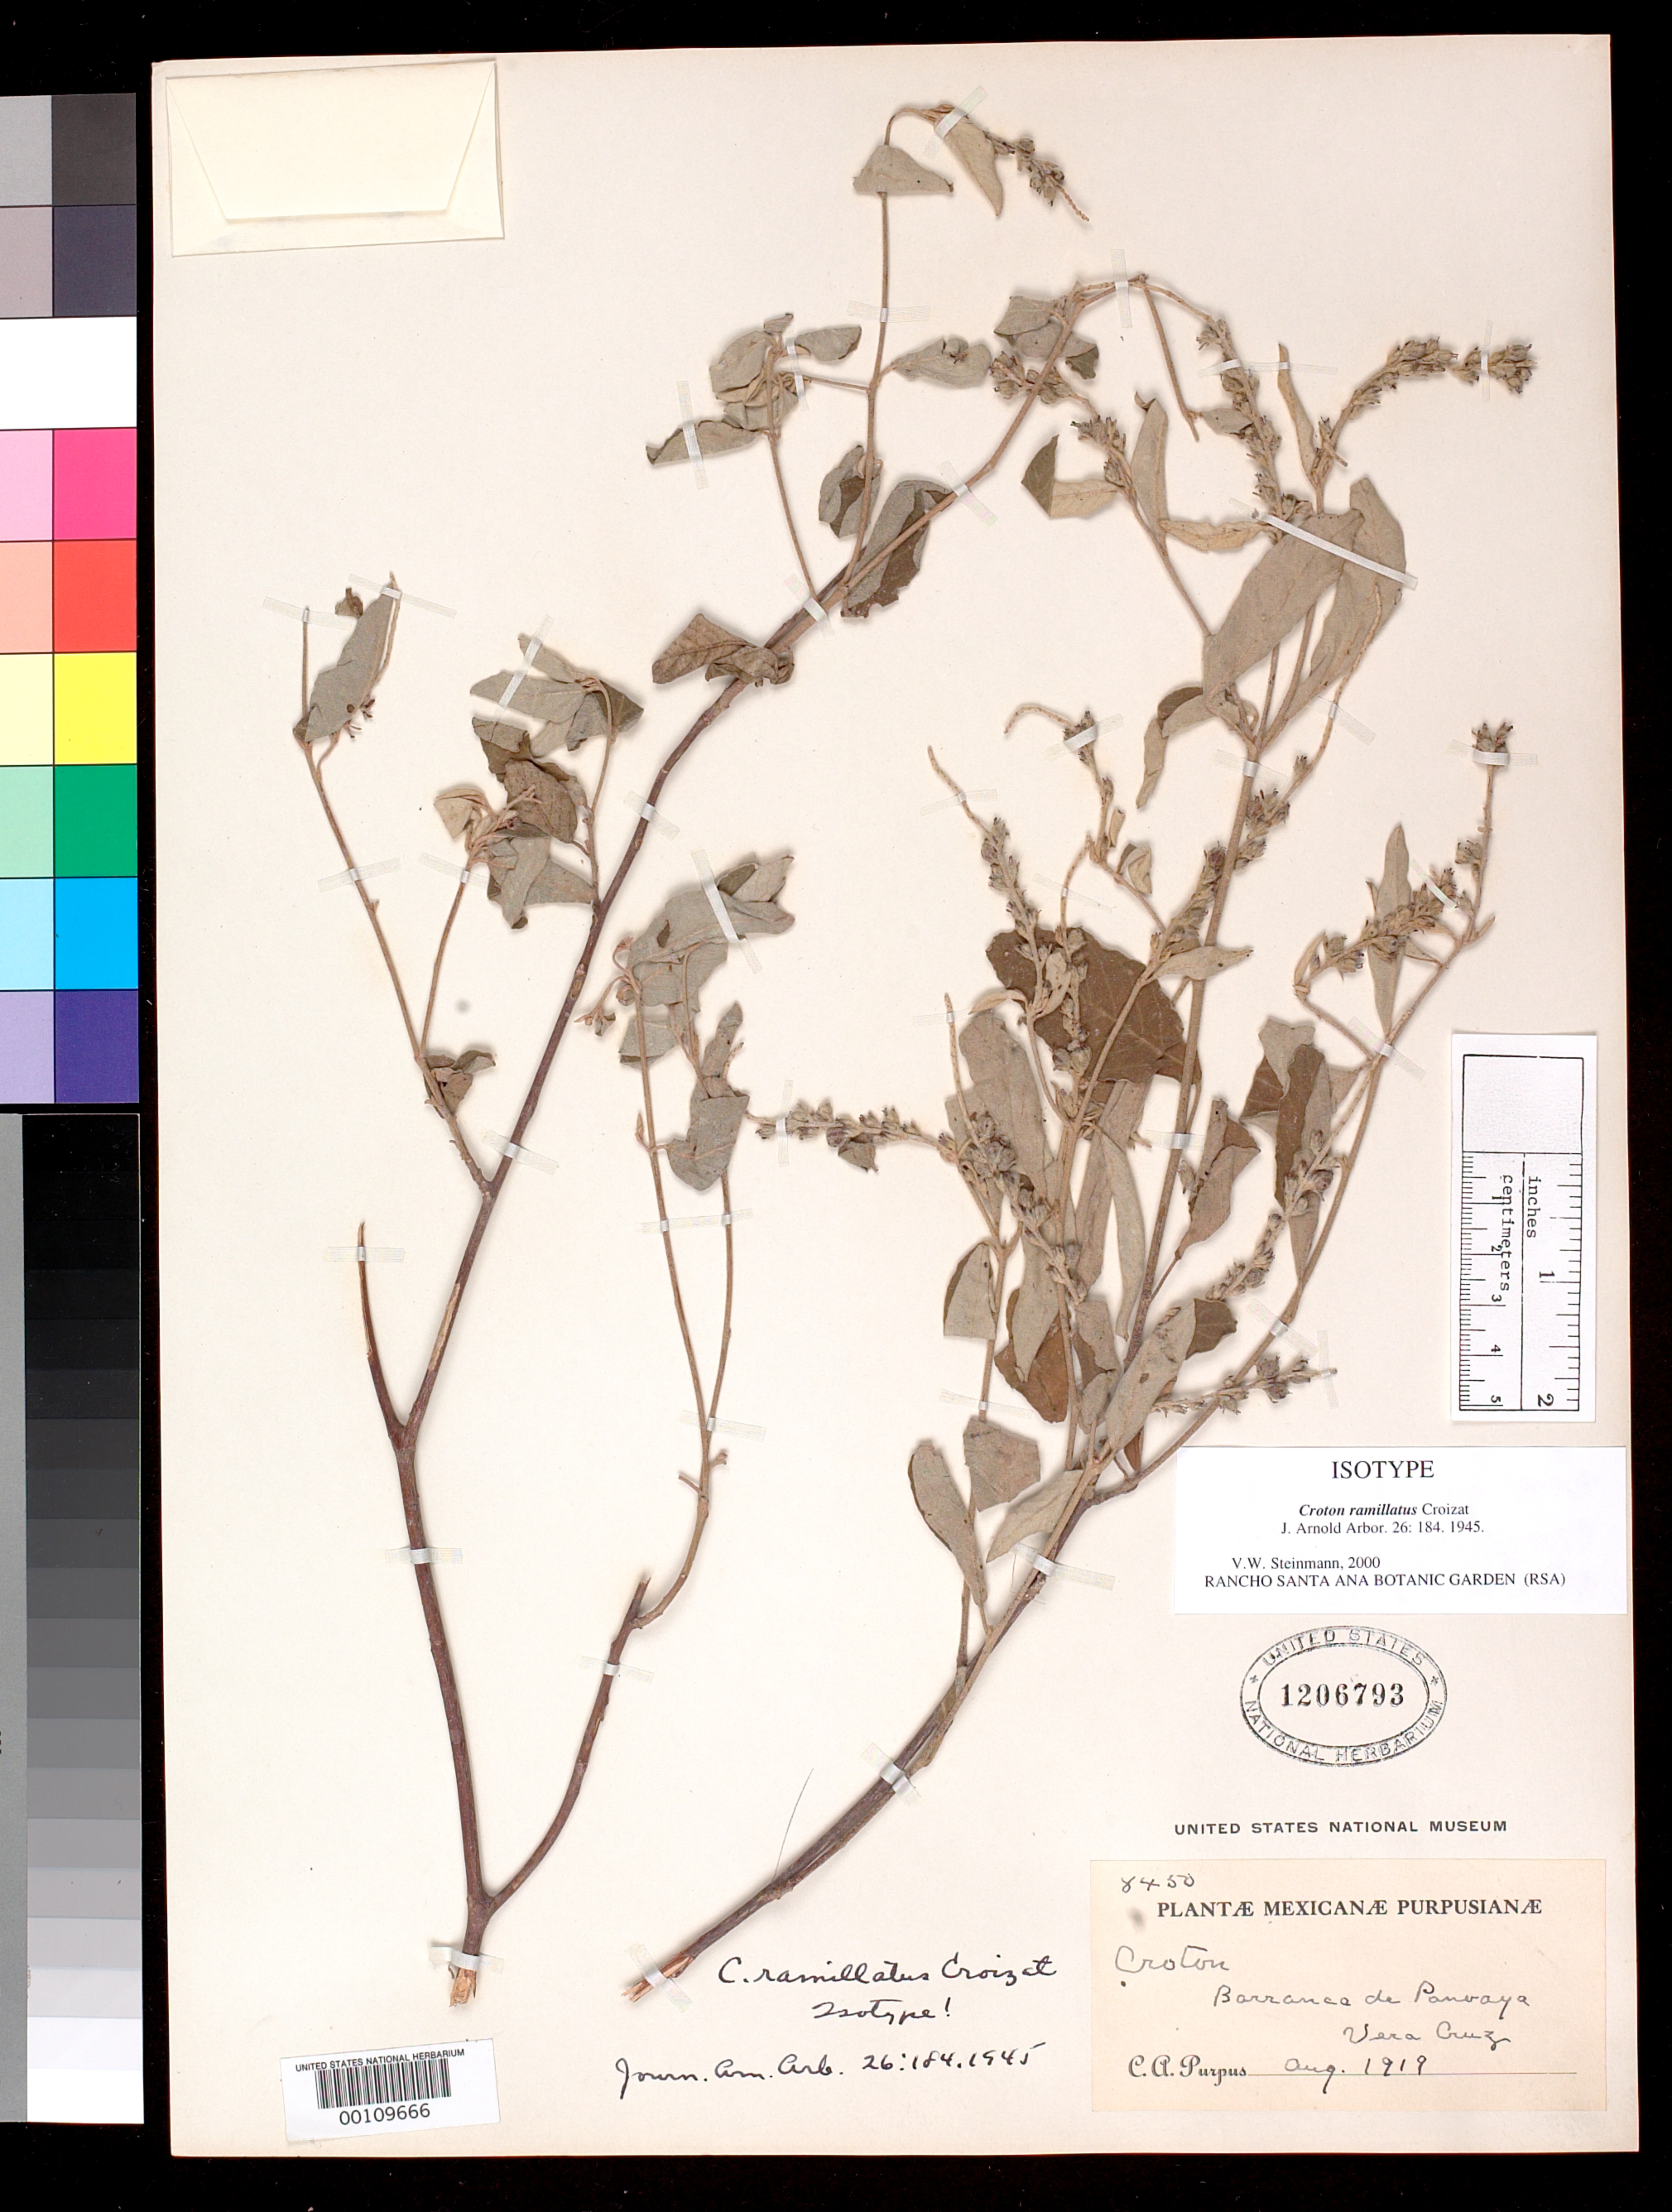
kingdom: Plantae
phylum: Tracheophyta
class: Magnoliopsida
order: Malpighiales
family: Euphorbiaceae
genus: Croton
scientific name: Croton ramillatus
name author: Croizat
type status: Isotype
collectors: C. A. Purpus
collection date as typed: Aug 1919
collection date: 1919-08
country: Mexico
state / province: Veracruz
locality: Barranca de Panuaya.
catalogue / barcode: US 1206793